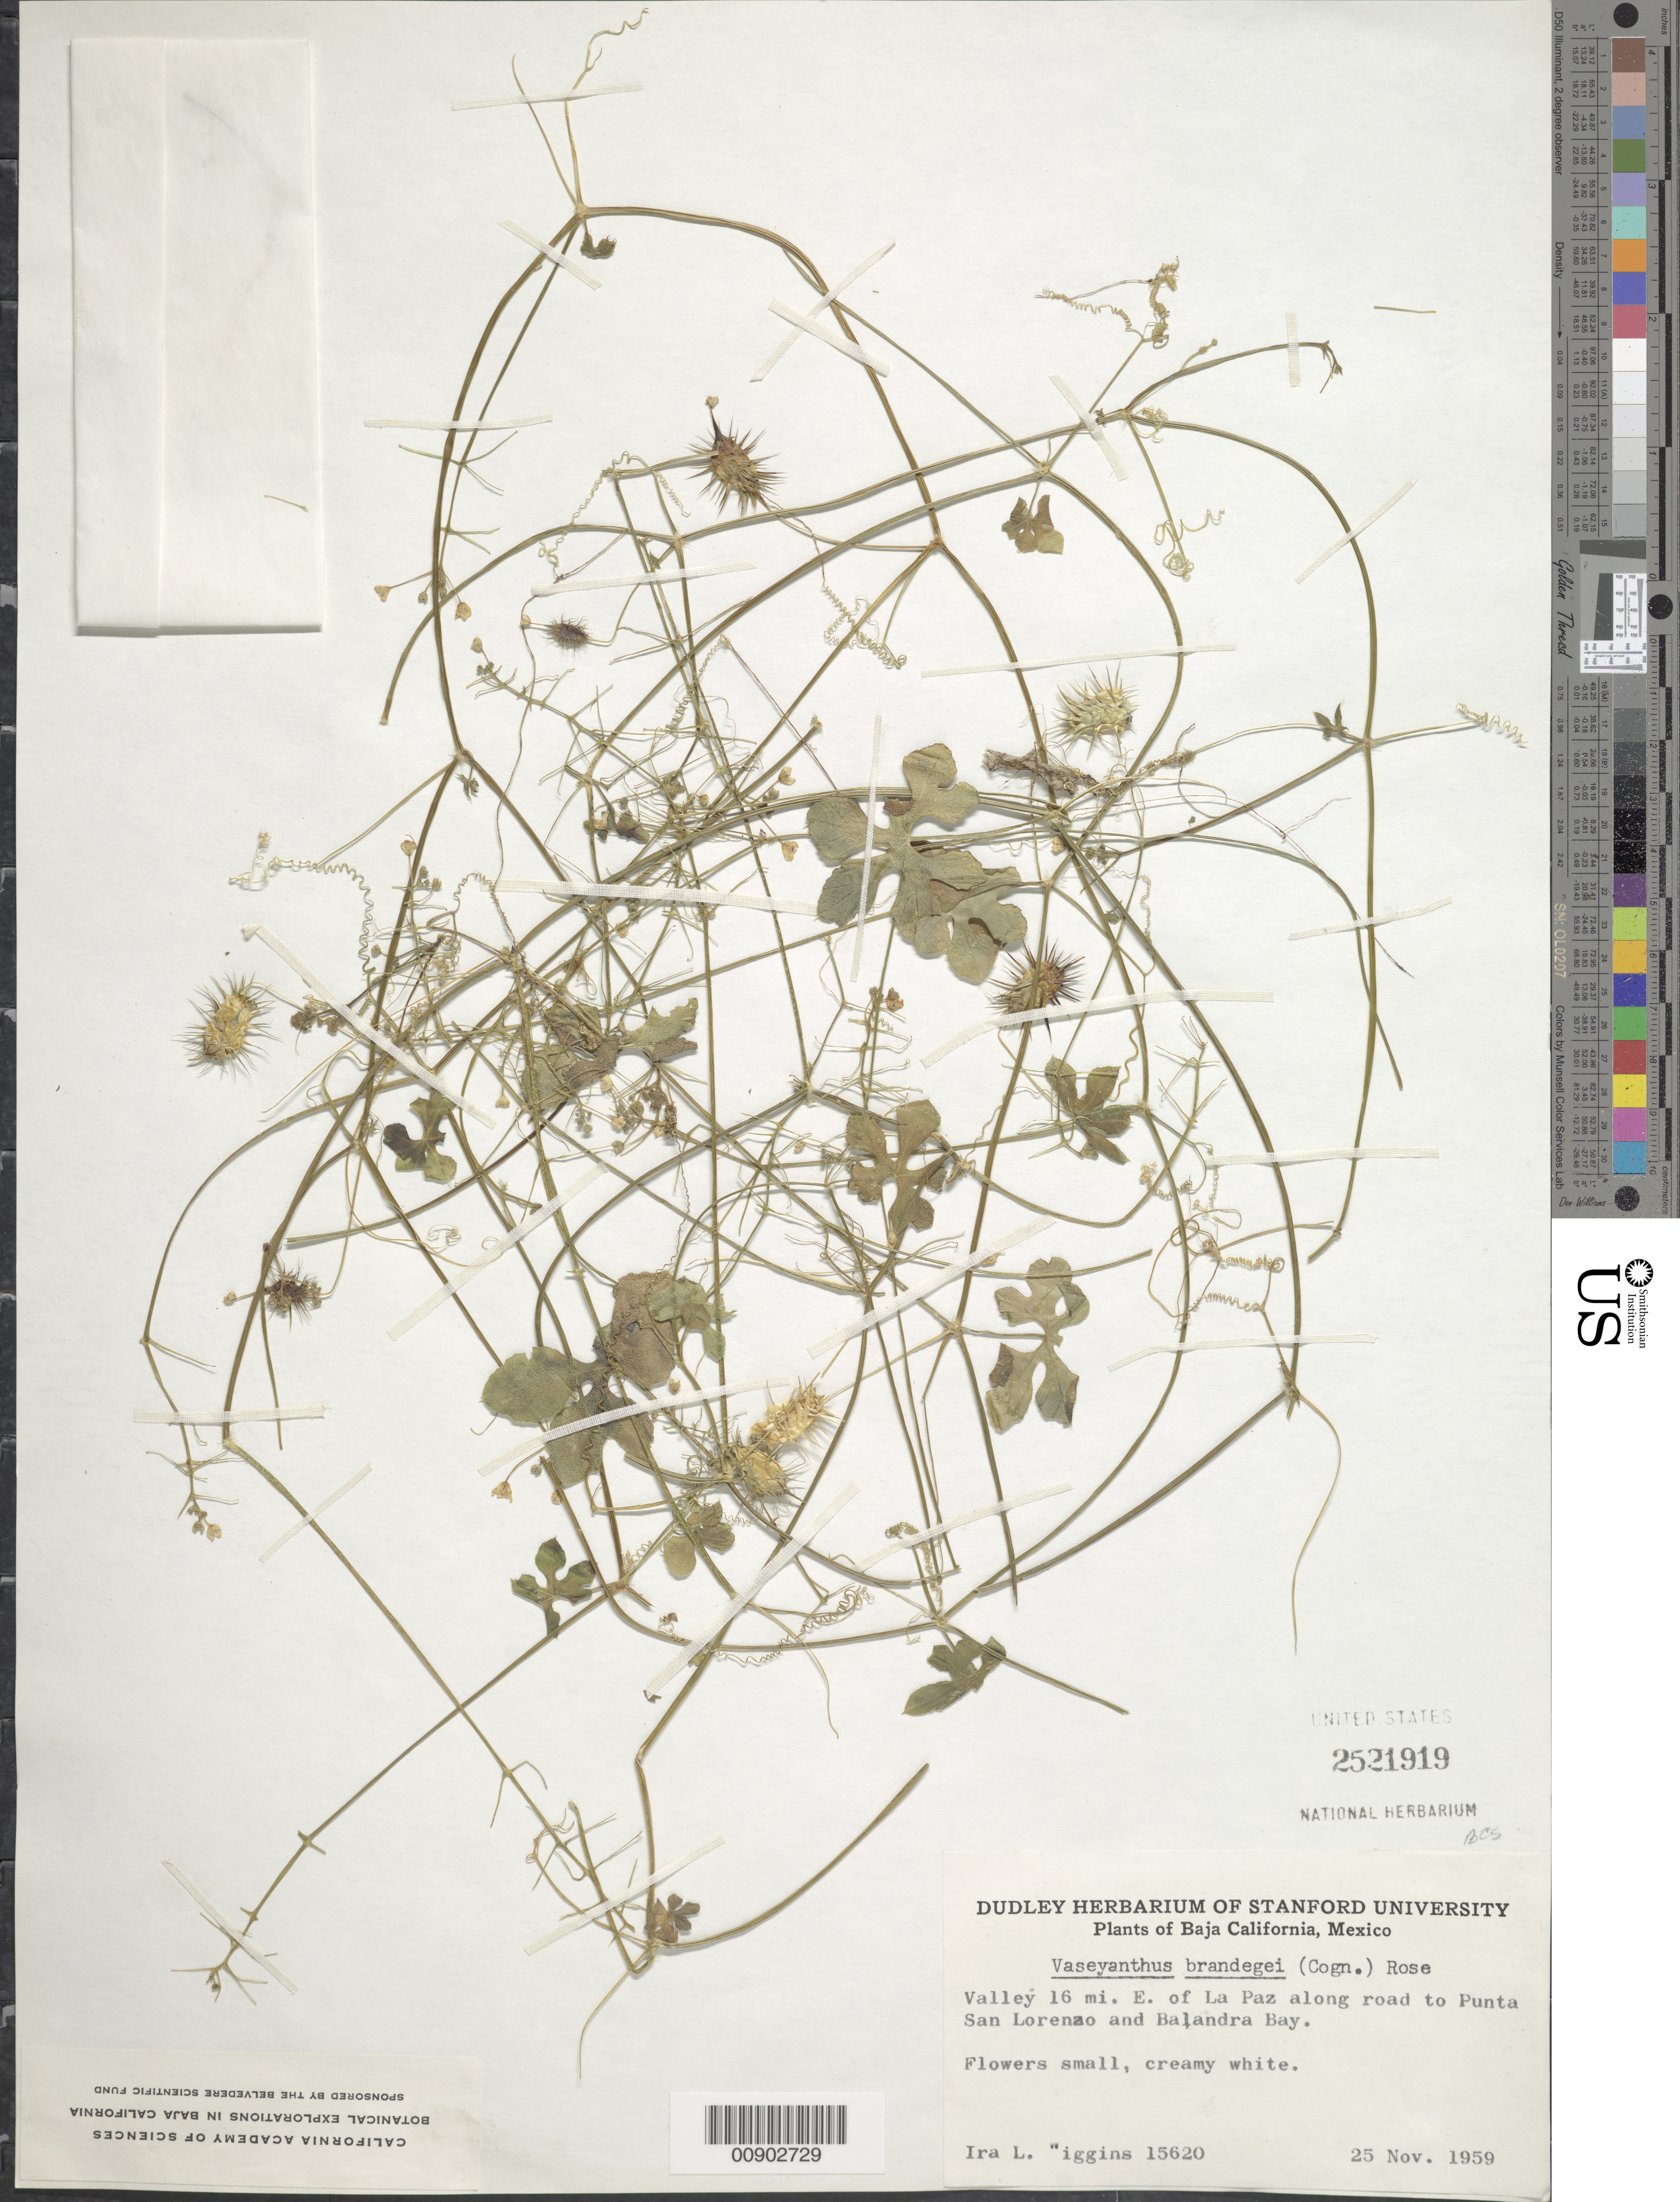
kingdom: Plantae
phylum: Tracheophyta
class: Magnoliopsida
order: Cucurbitales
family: Cucurbitaceae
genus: Echinopepon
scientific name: Echinopepon minimus var. peninsularis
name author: (Gentry) Stocking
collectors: I. L. Wiggins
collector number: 15620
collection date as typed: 25 Nov 1959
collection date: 1959-11-25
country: Mexico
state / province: Baja California Sur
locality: Valley 16 mi. E of La Paz along road to Punta San Lorezo and Balandra Bay.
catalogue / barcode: US 2521919